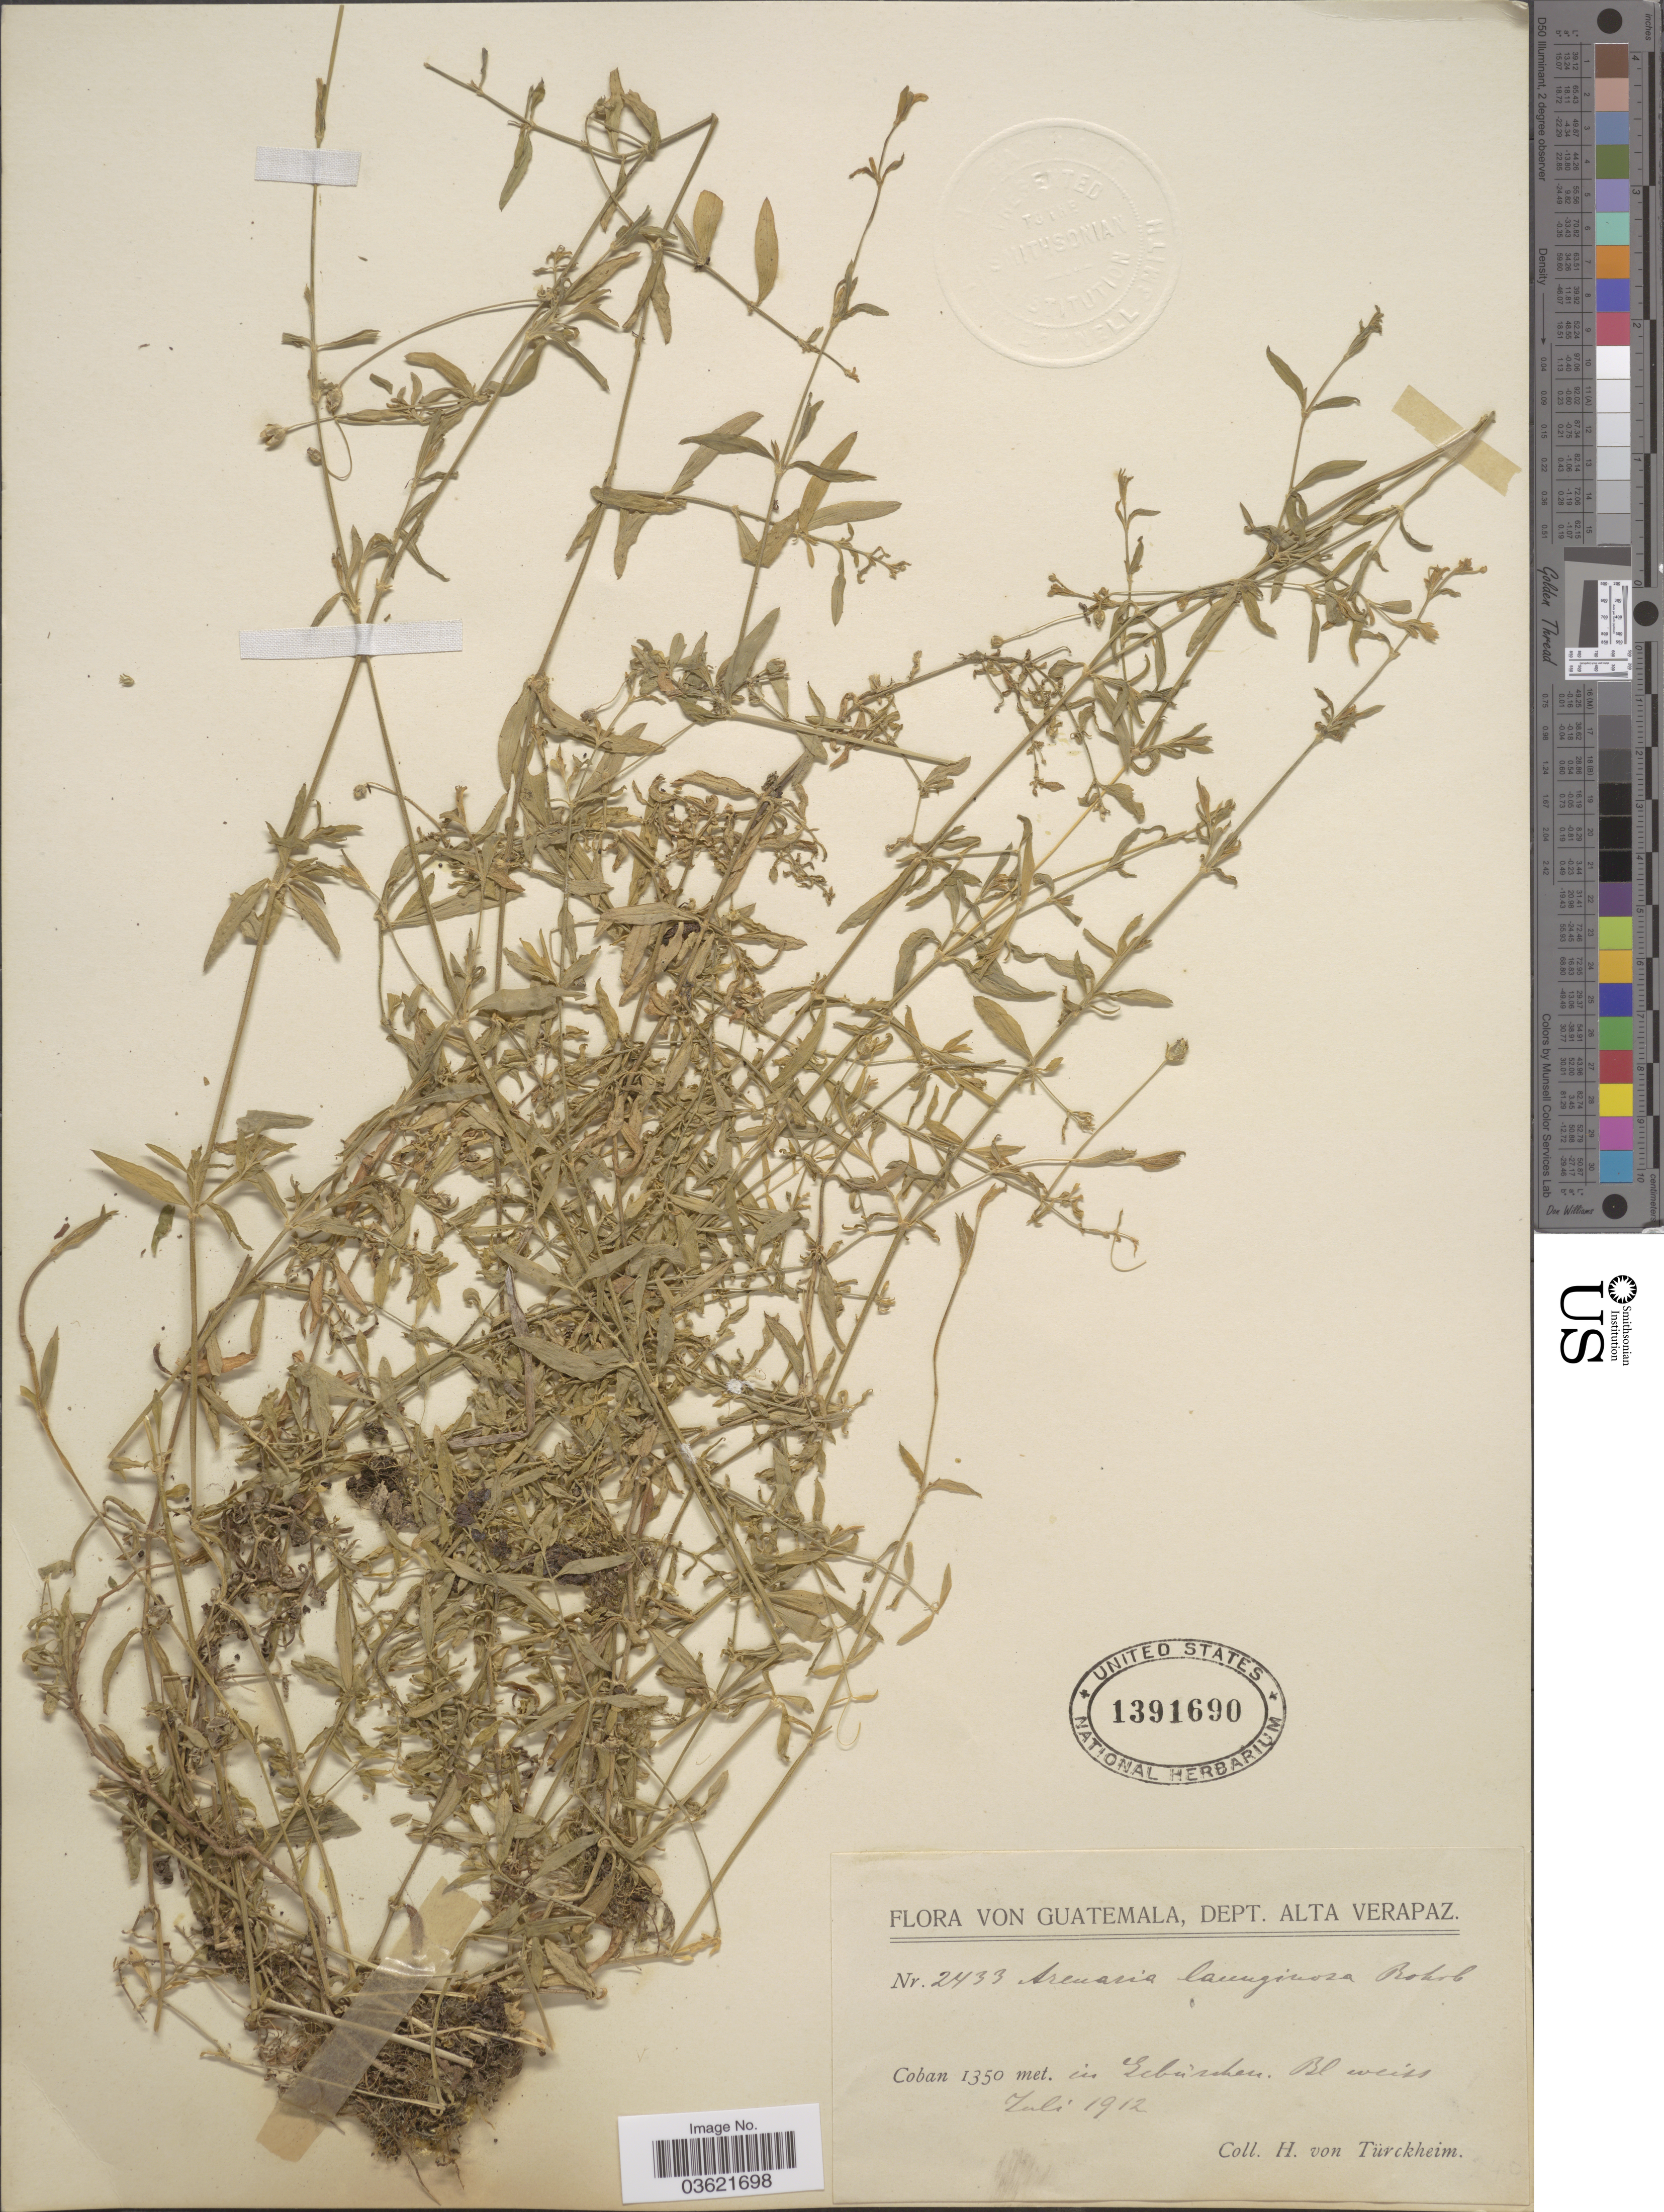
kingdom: Plantae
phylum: Tracheophyta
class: Magnoliopsida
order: Caryophyllales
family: Caryophyllaceae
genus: Arenaria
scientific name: Arenaria lanuginosa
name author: (Michx.) Rohrb.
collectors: H. von Türckheim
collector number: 2433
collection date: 1912-07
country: Guatemala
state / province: Alta Verapaz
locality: Dept. Alta Verapaz. Coban in Gebüschen.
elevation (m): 1350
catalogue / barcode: US 1391690